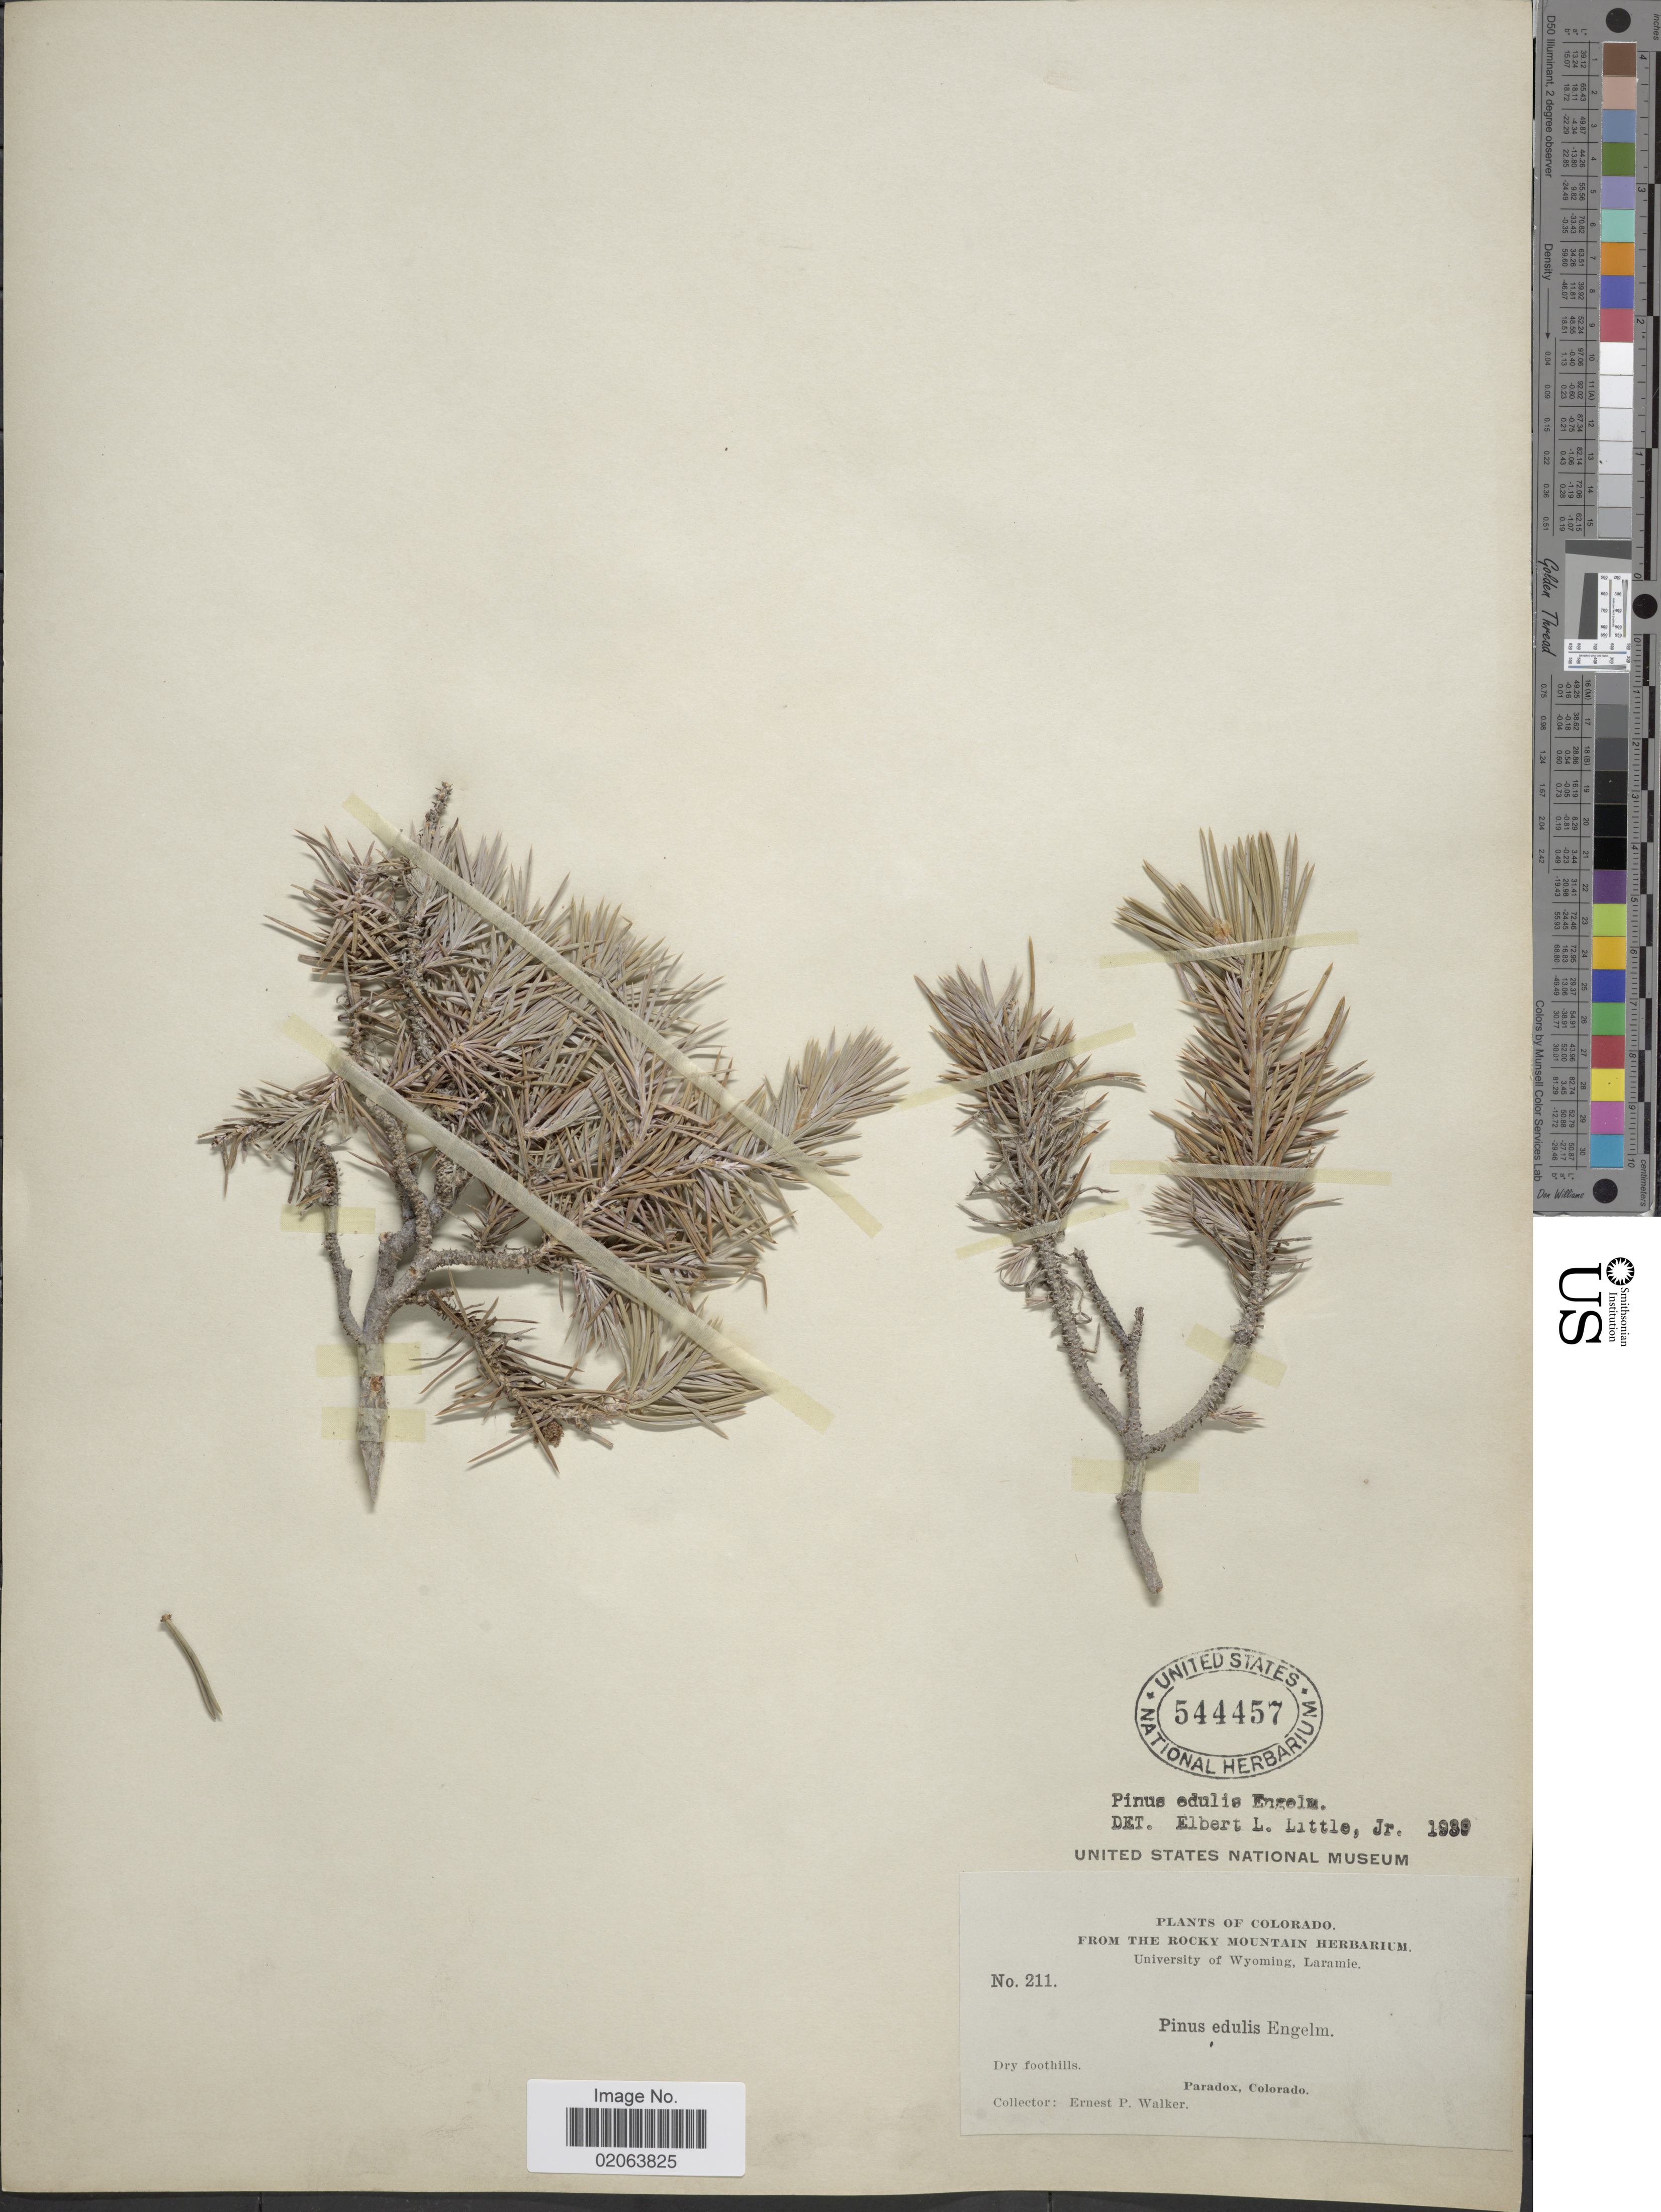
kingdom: Plantae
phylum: Tracheophyta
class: Pinopsida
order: Pinales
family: Pinaceae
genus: Pinus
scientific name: Pinus edulis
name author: Engelm.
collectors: E. P. Walker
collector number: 211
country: United States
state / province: Colorado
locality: Paradox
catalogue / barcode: US 544457